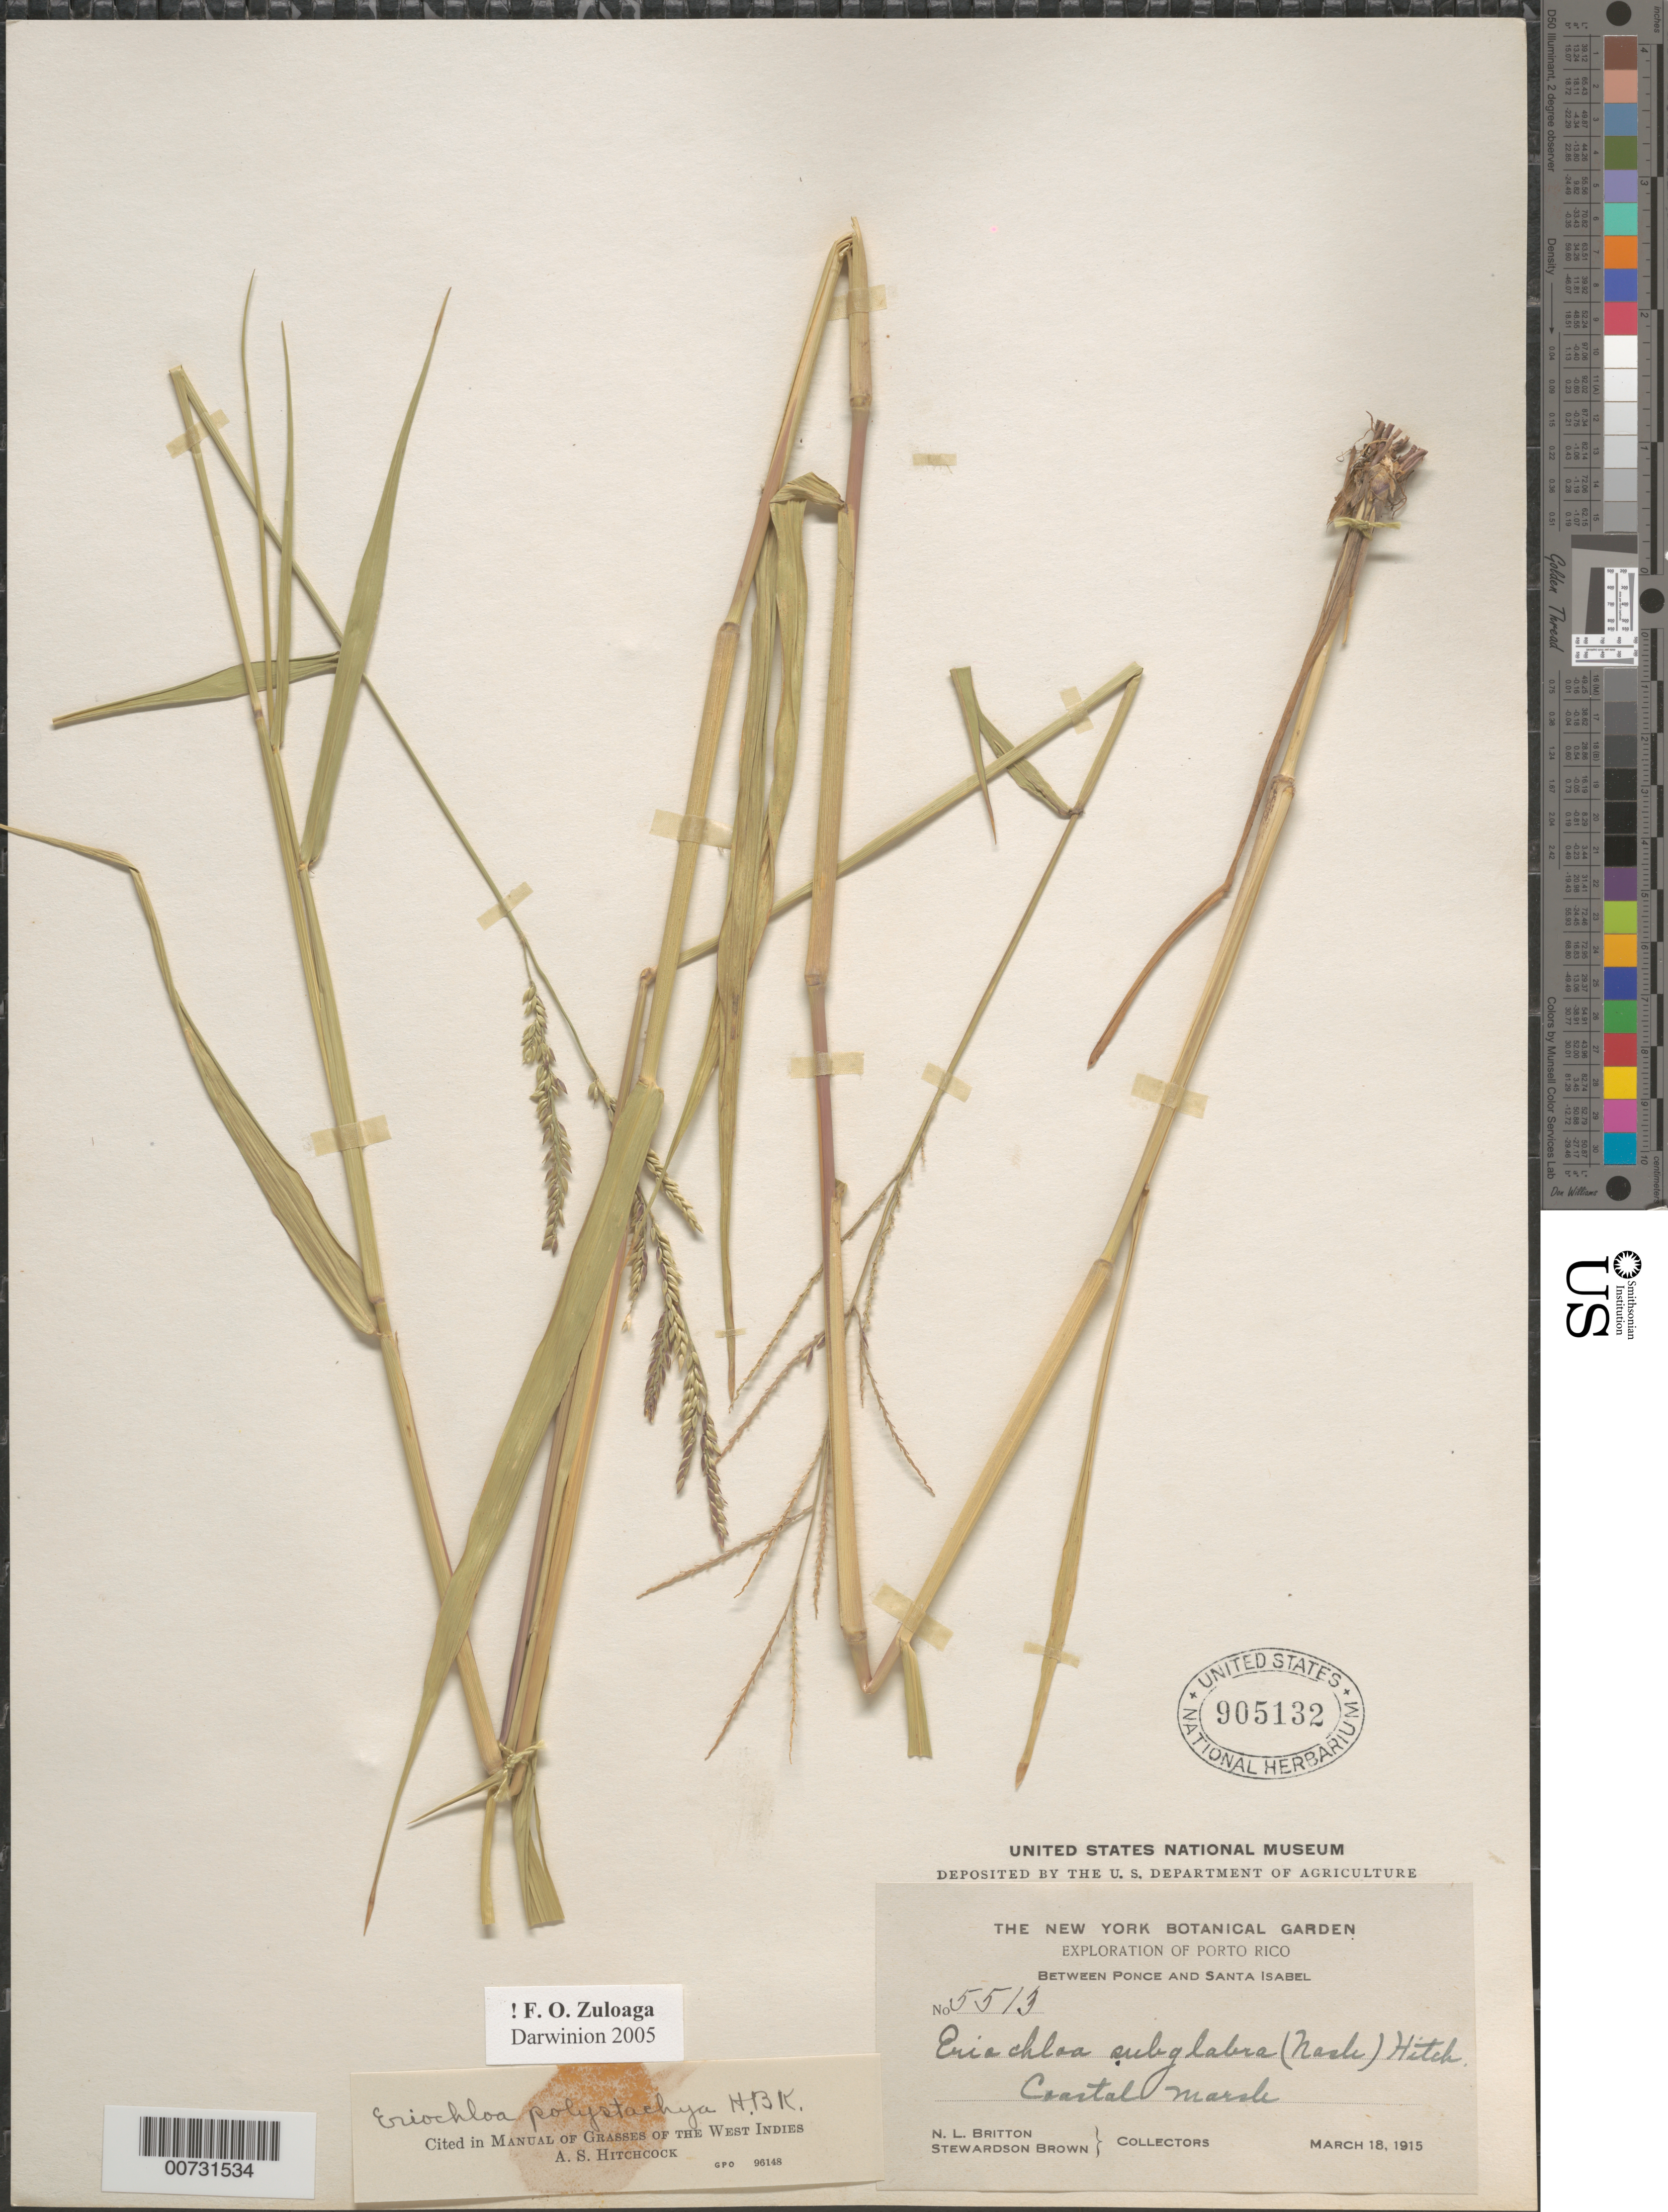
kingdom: Plantae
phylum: Tracheophyta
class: Liliopsida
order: Poales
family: Poaceae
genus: Eriochloa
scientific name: Eriochloa polystachya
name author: Kunth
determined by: Hitchcock, Albert S.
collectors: N. Britton & S. Brown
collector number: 5513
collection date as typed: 18 Mar 1915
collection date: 1915-03-18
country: Puerto Rico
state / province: Ponce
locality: Ponce and Santa Isabel, btw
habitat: Coastal marsh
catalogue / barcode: US 905132